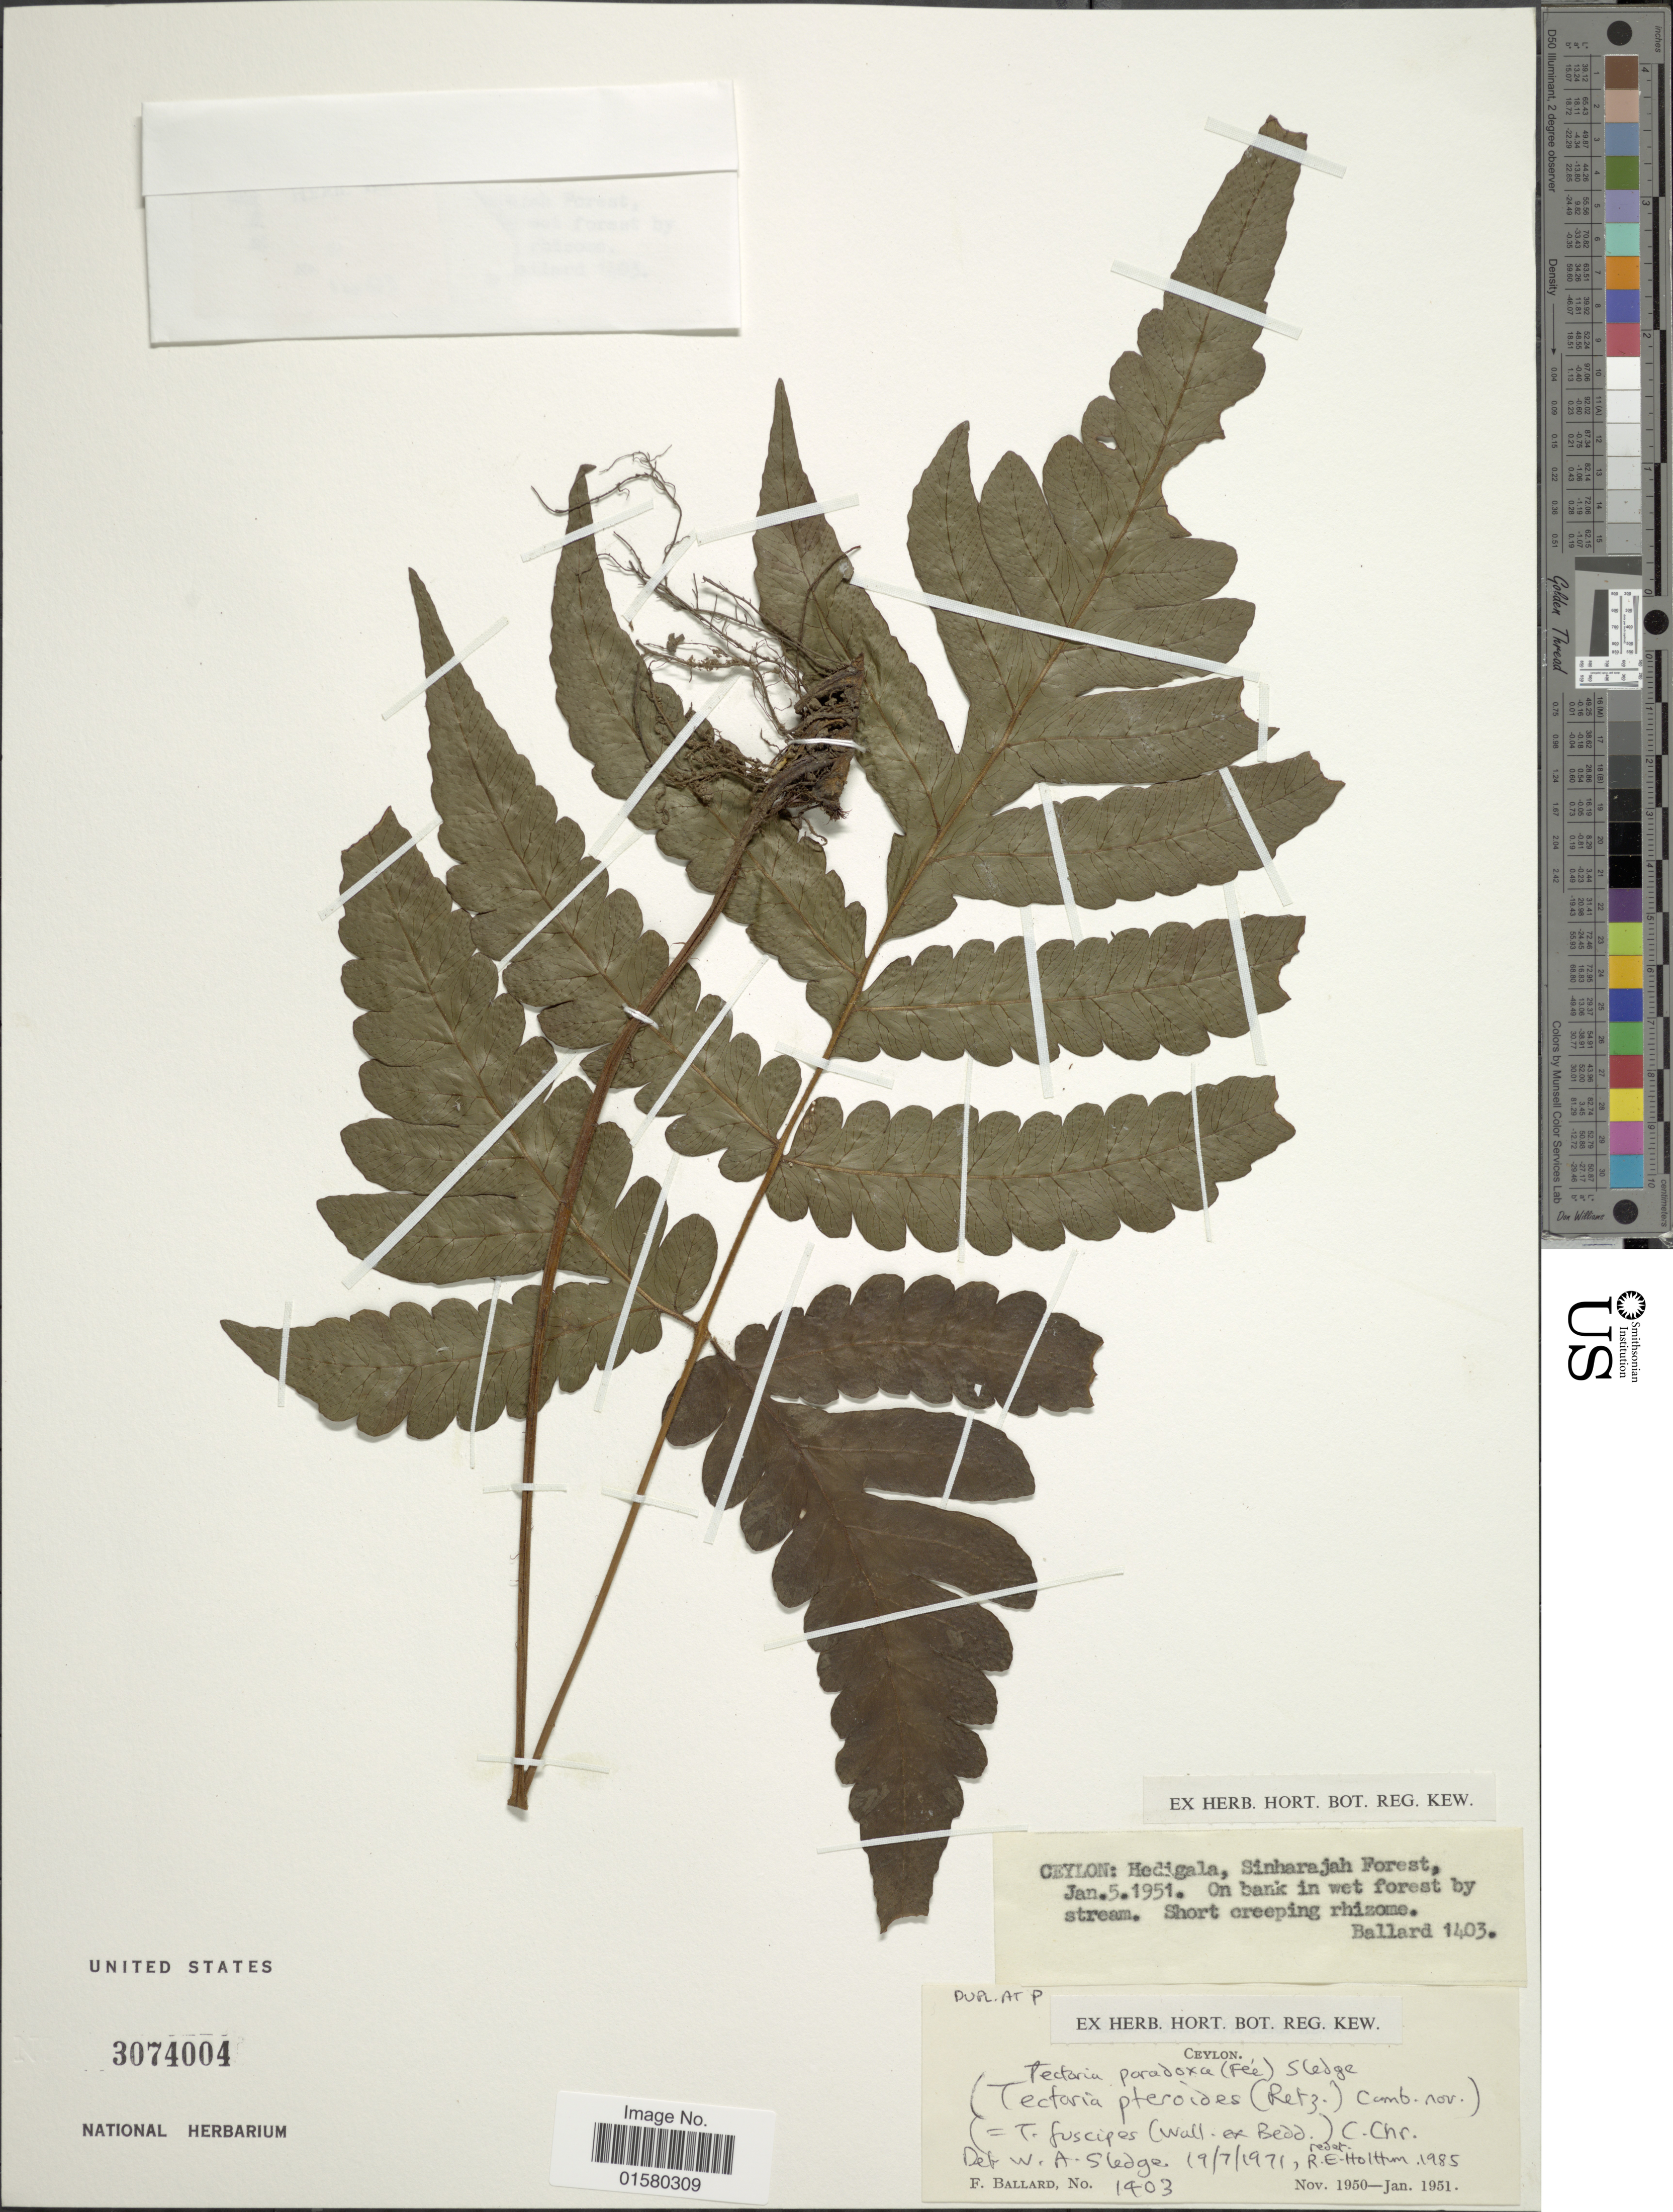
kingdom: Plantae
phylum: Tracheophyta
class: Polypodiopsida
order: Polypodiales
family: Tectariaceae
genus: Tectaria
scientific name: Tectaria paradoxa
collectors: F. Ballard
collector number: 1403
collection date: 1951-01-05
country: Sri Lanka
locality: Ceylon: Hedigala, Sinharajah Forest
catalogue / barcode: US 3074004